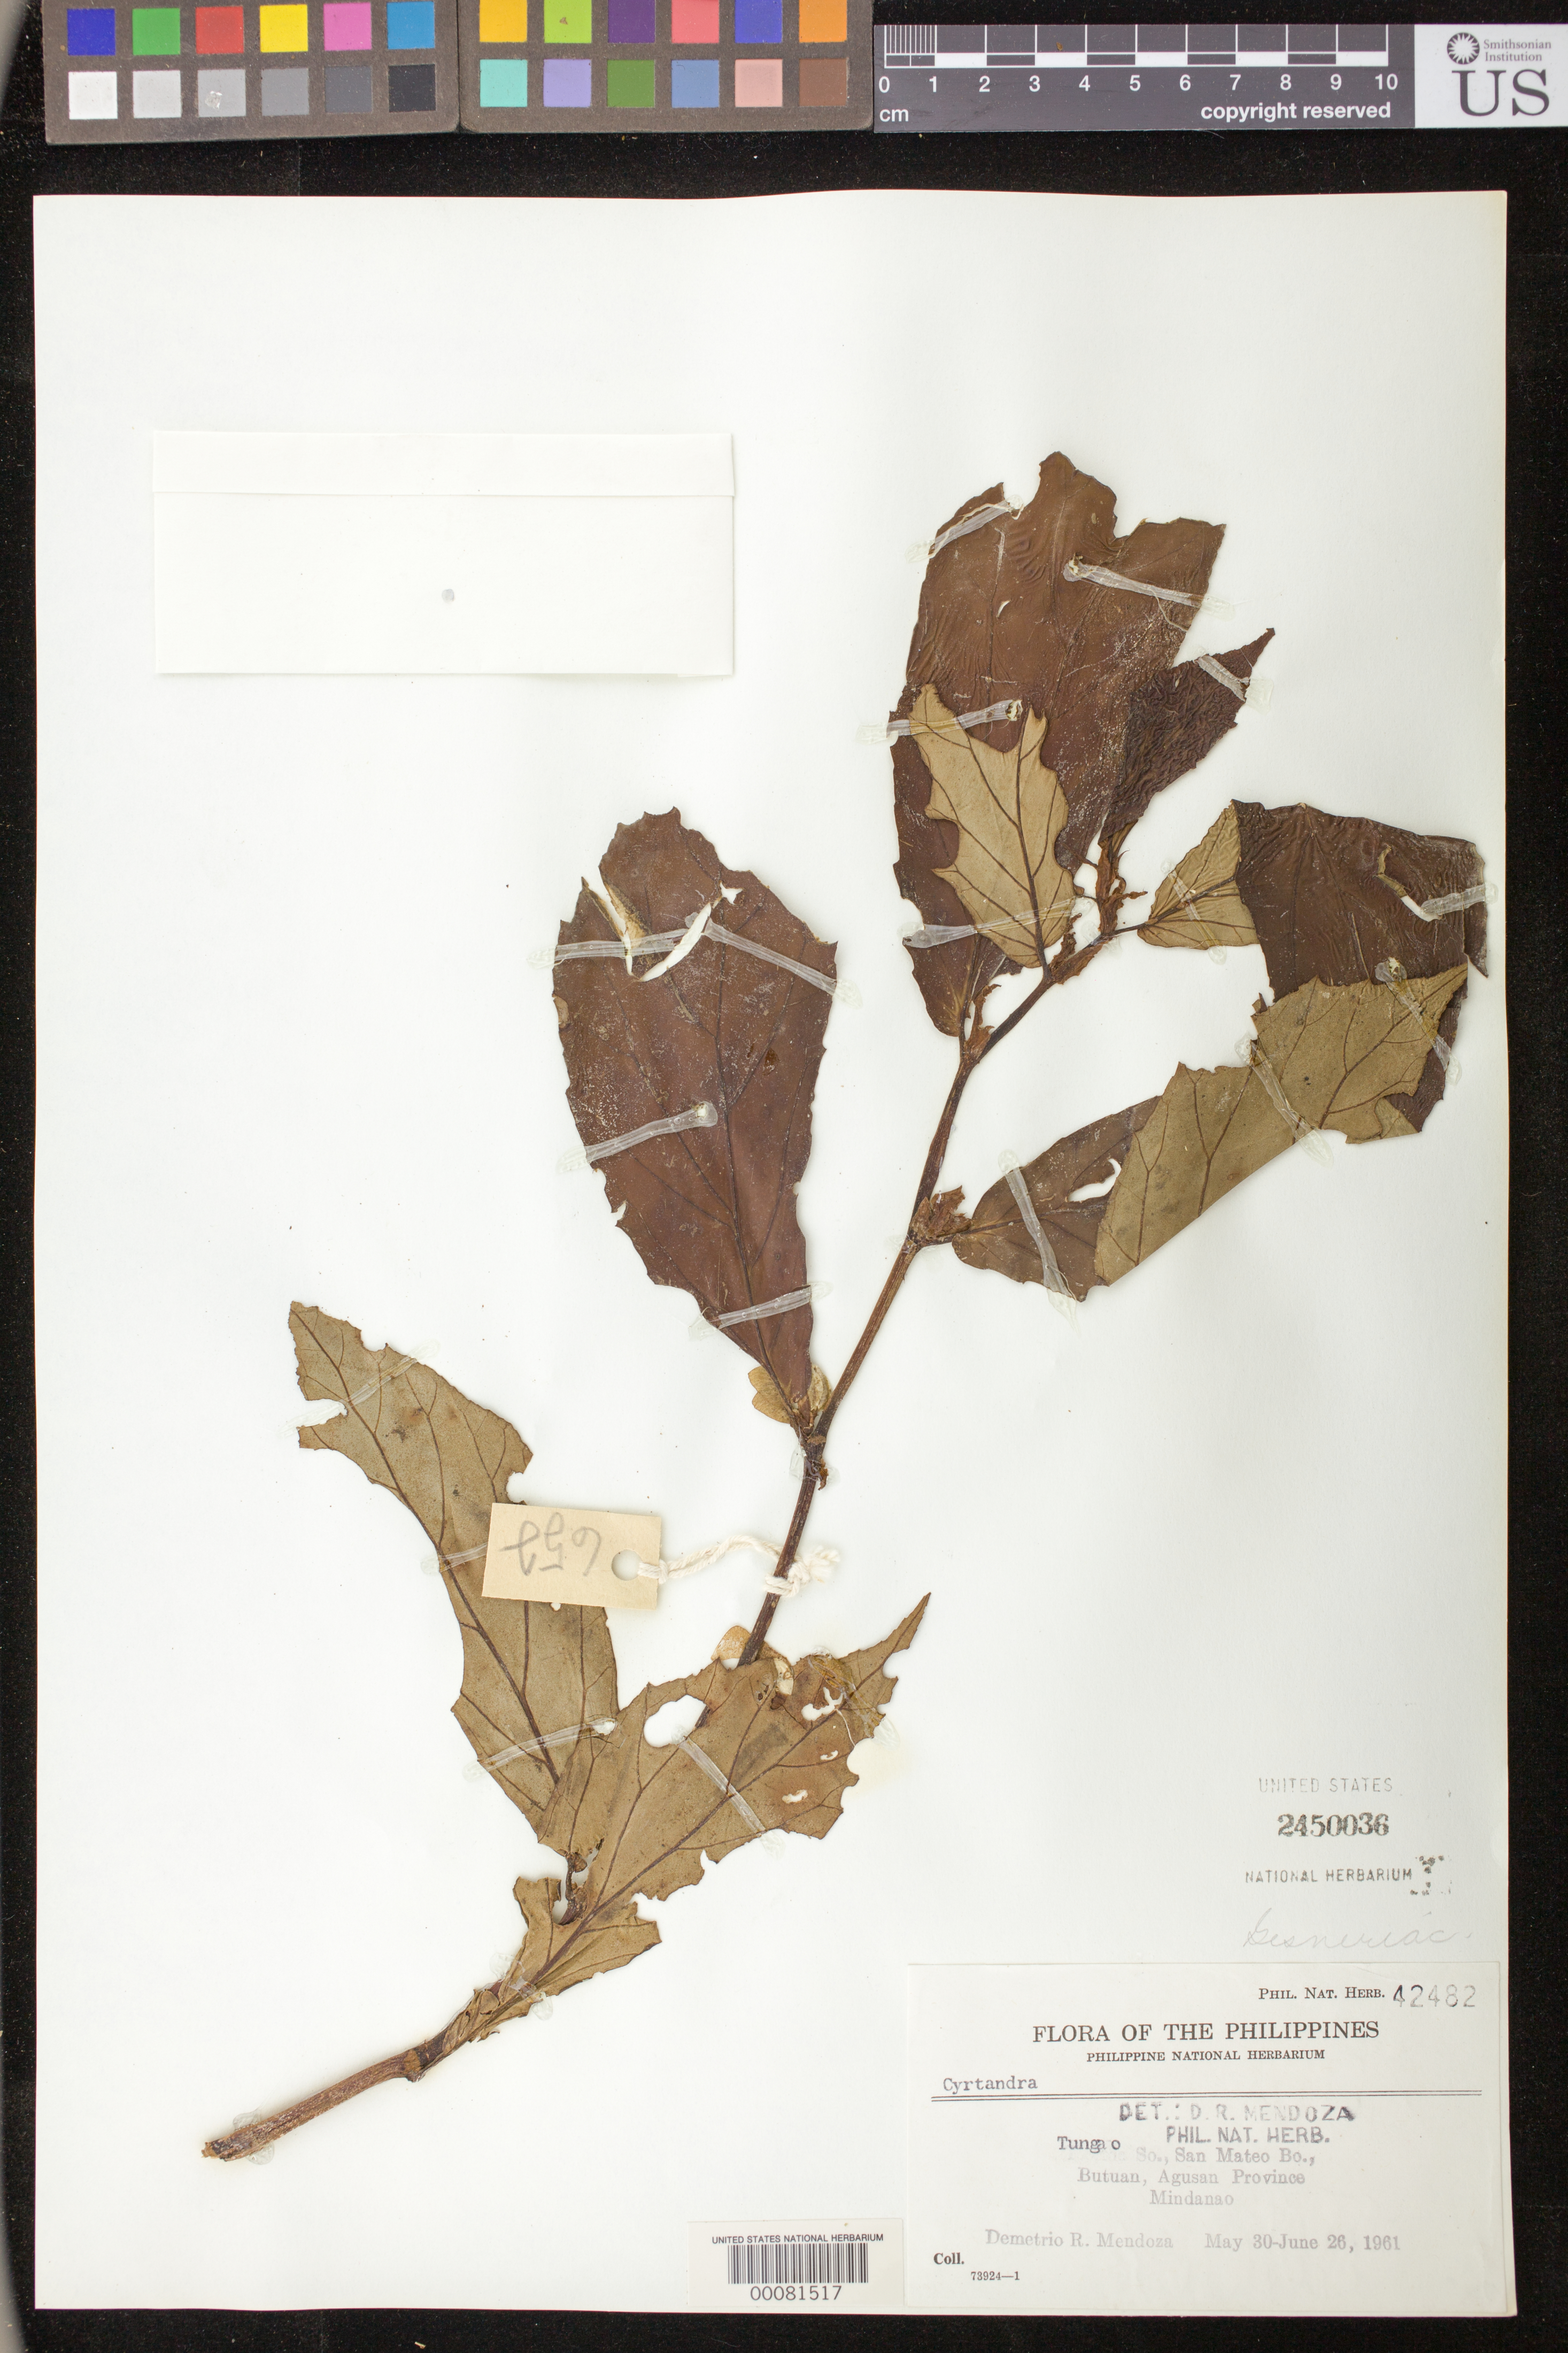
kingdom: Plantae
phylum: Tracheophyta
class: Magnoliopsida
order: Lamiales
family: Gesneriaceae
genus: Cyrtandra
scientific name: Cyrtandra sp.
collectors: D. Mendoza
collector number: Phi. Nat. Herb. 42482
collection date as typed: May-Jun 1961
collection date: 1961-05/1961-06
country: Philippines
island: Mindanao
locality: Agusan del norte, Tungao so, san mateo bo, butuan, agusan province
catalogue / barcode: US 2450036